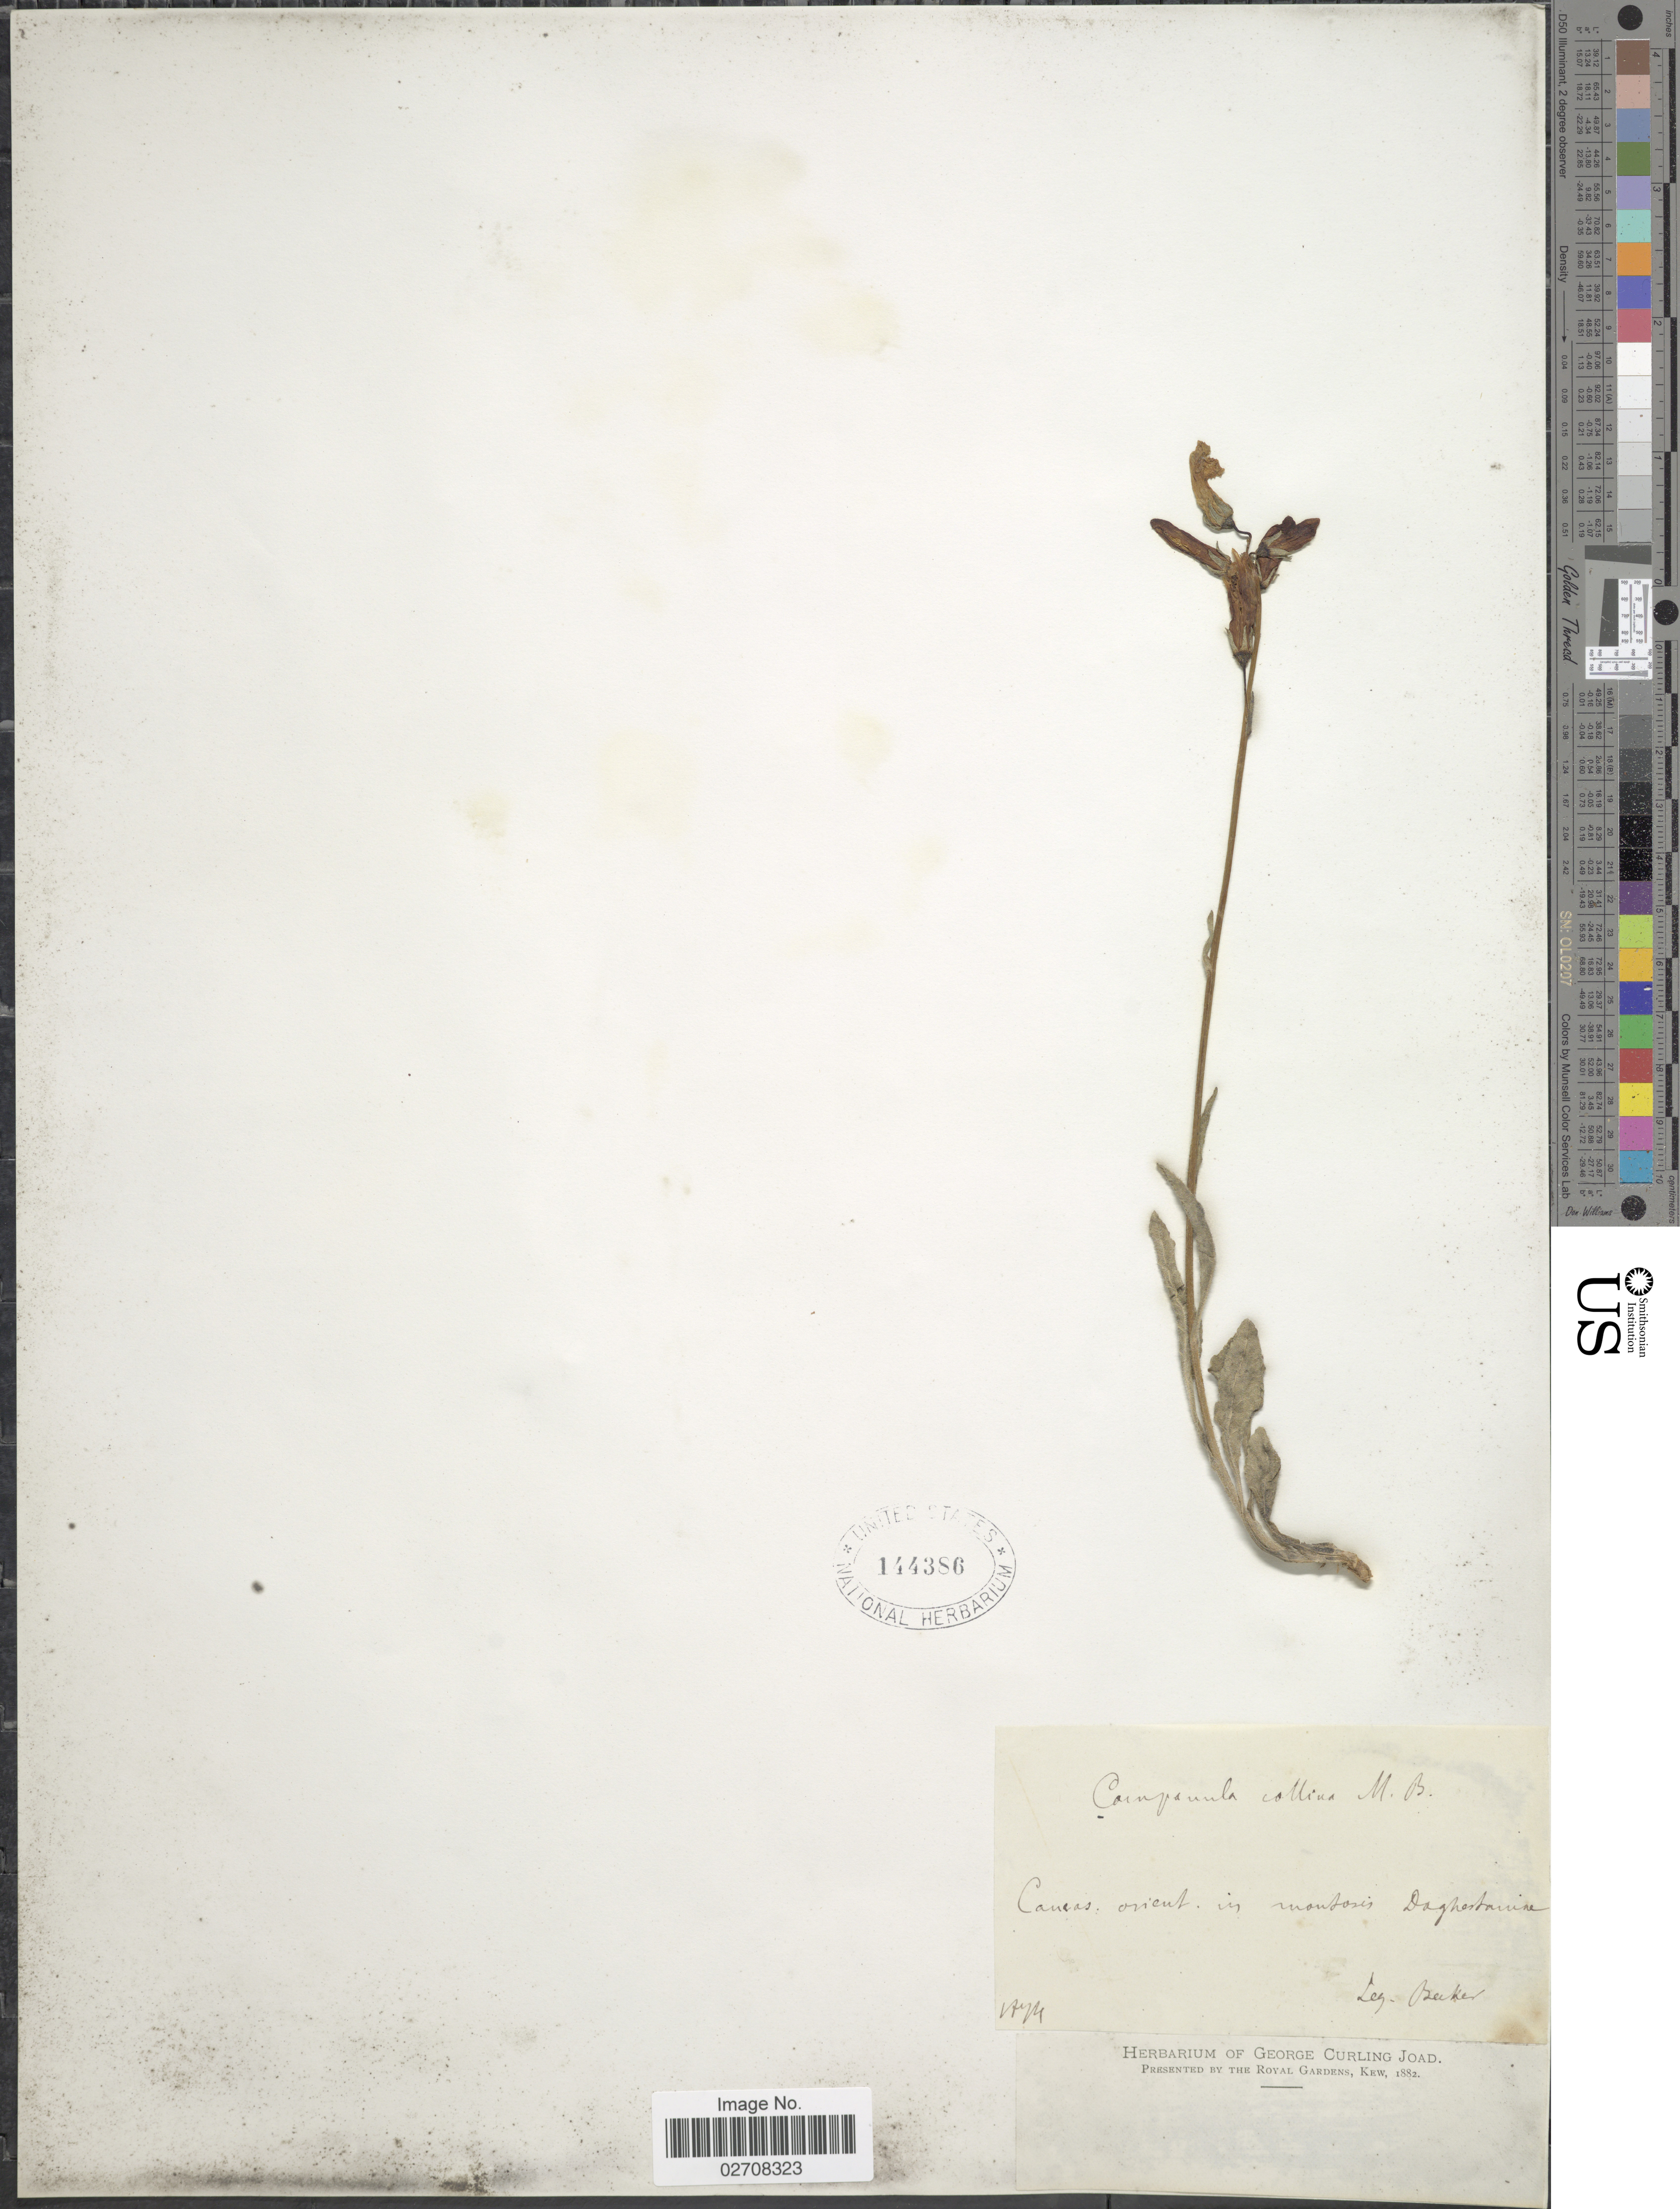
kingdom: Plantae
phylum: Tracheophyta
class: Magnoliopsida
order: Asterales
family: Campanulaceae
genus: Campanula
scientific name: Campanula collina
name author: Sims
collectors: A. K. Becker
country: Russian Federation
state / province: Dagestan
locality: Cancas: orient. in montosis Daghestaniae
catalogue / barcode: US 144386